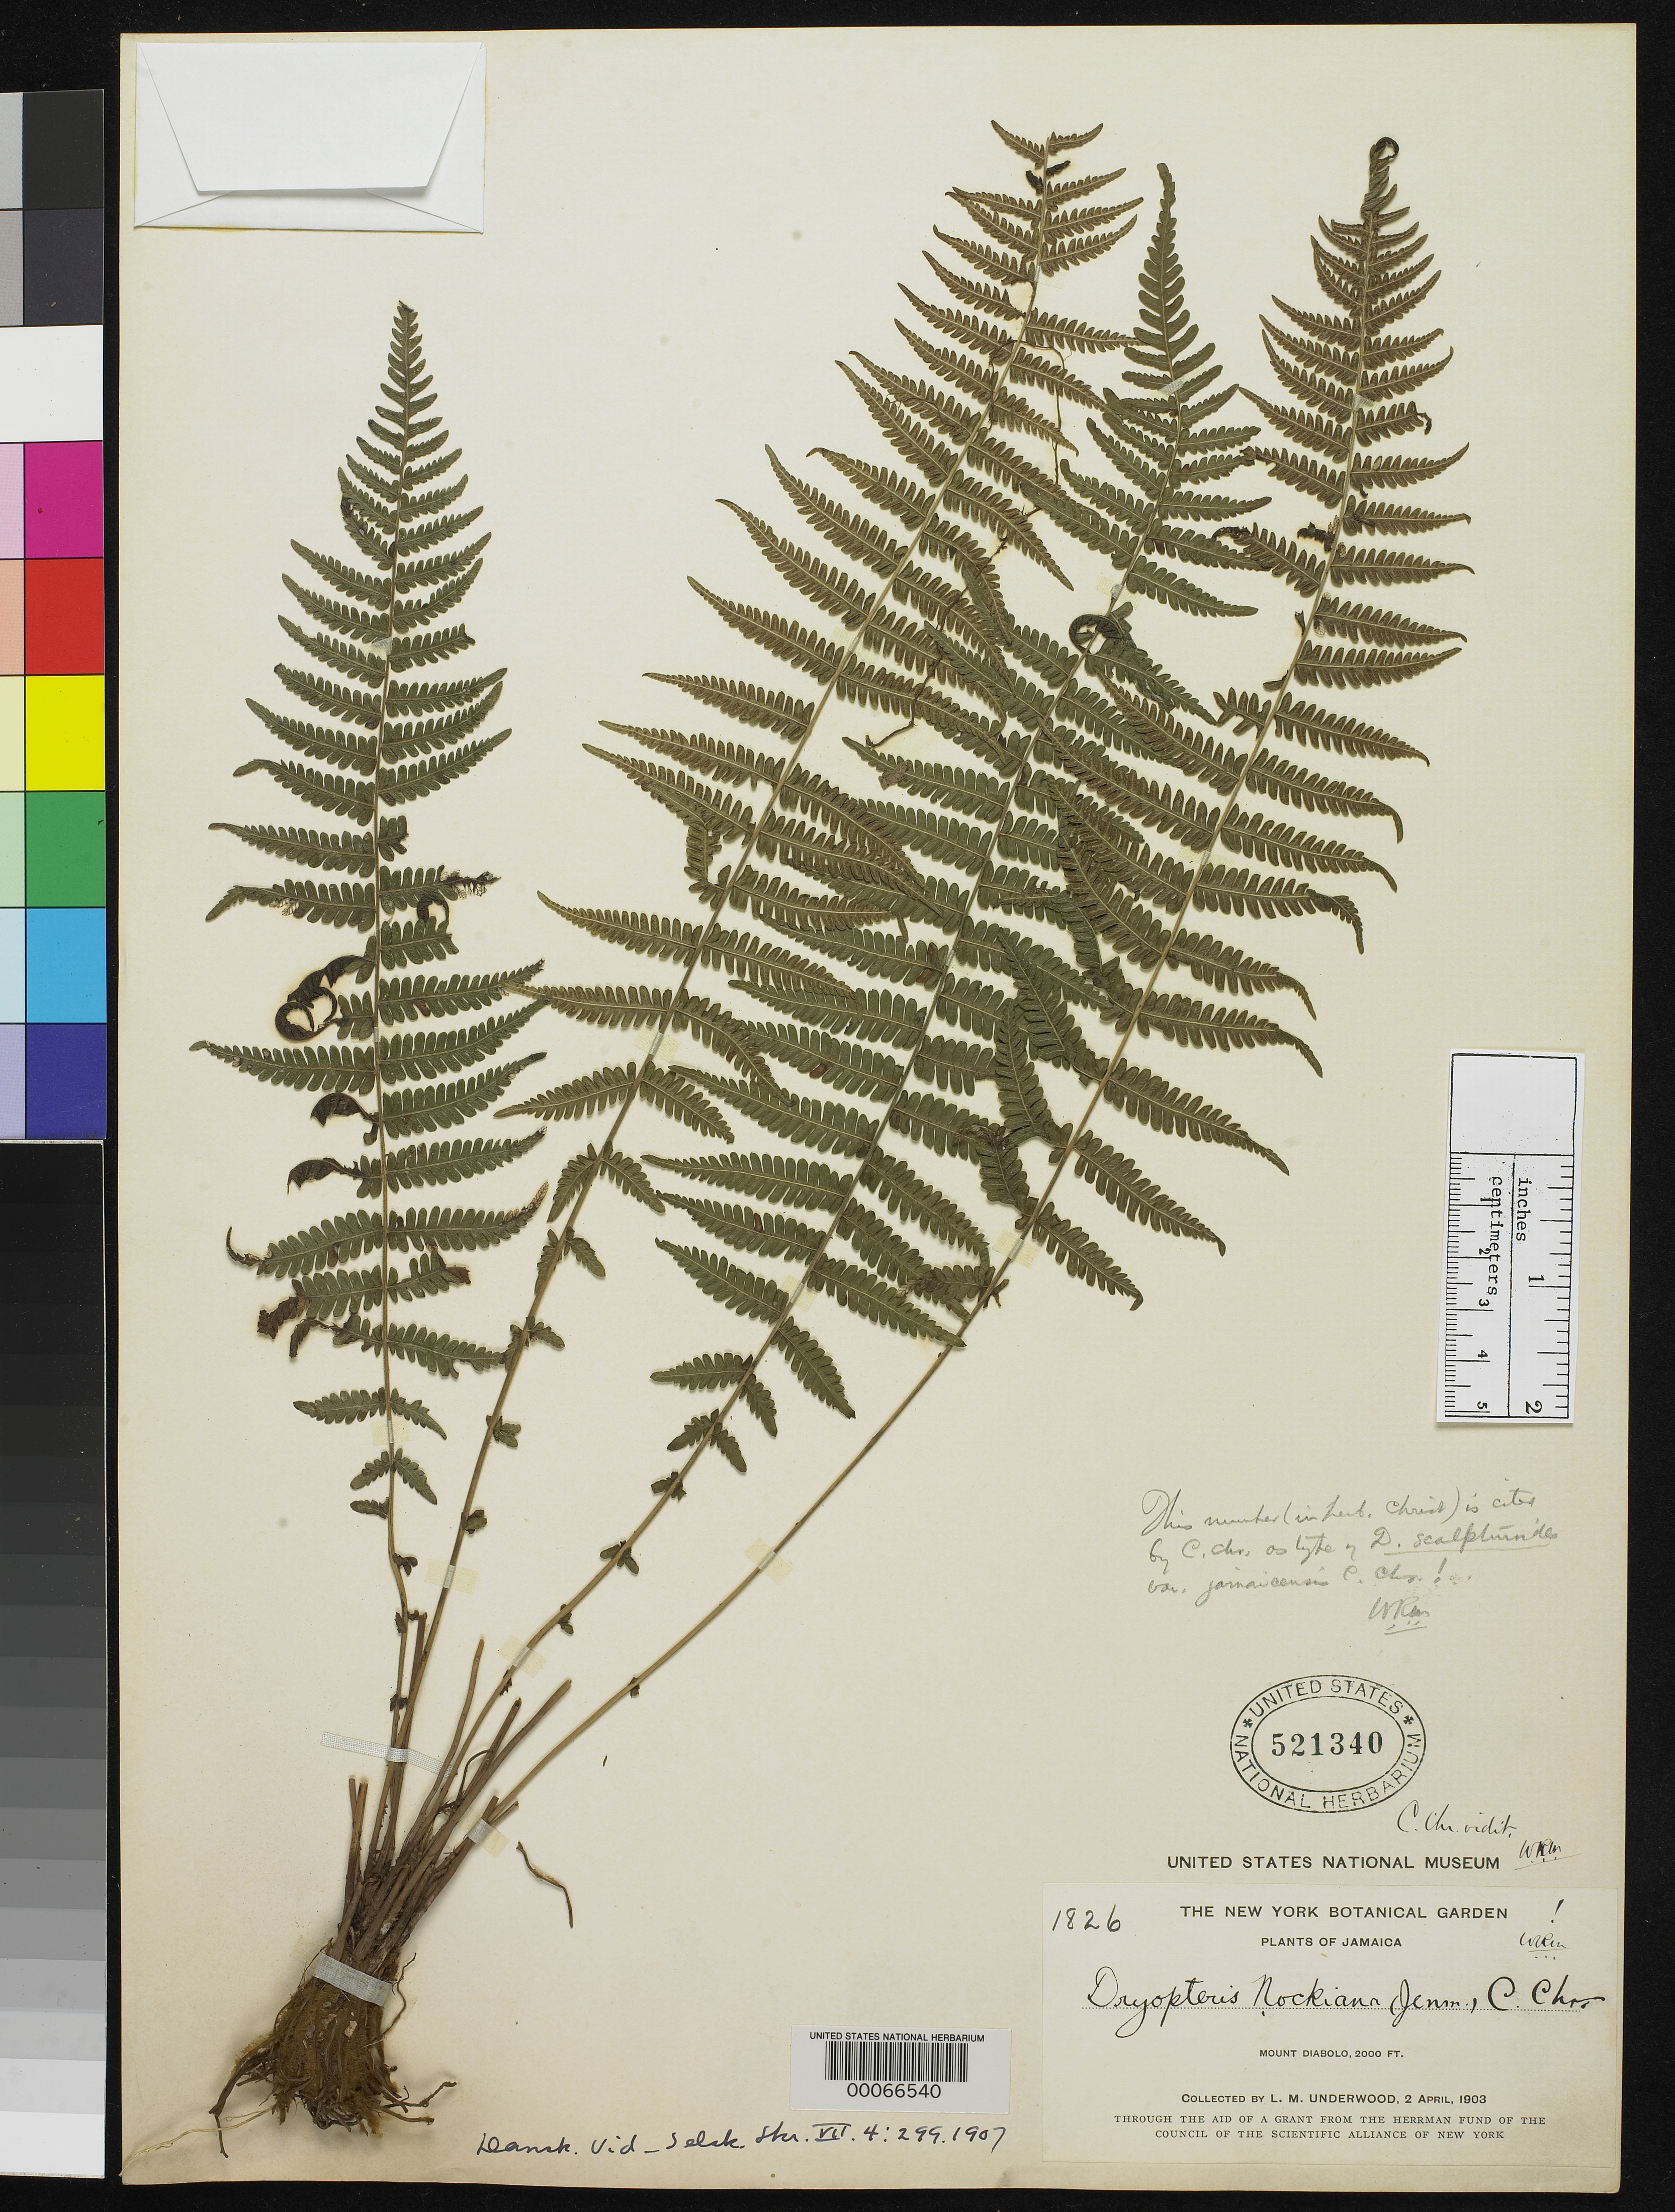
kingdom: Plantae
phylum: Tracheophyta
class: Polypodiopsida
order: Polypodiales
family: Dryopteridaceae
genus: Dryopteris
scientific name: Dryopteris scalpturoides var. jamaicensis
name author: C. Chr.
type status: Type Collection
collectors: L. M. Underwood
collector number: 1826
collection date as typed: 02 Apr 1903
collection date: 1903-04-02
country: Jamaica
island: Greater Antilles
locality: Mount Diabolo.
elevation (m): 610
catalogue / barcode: US 521340